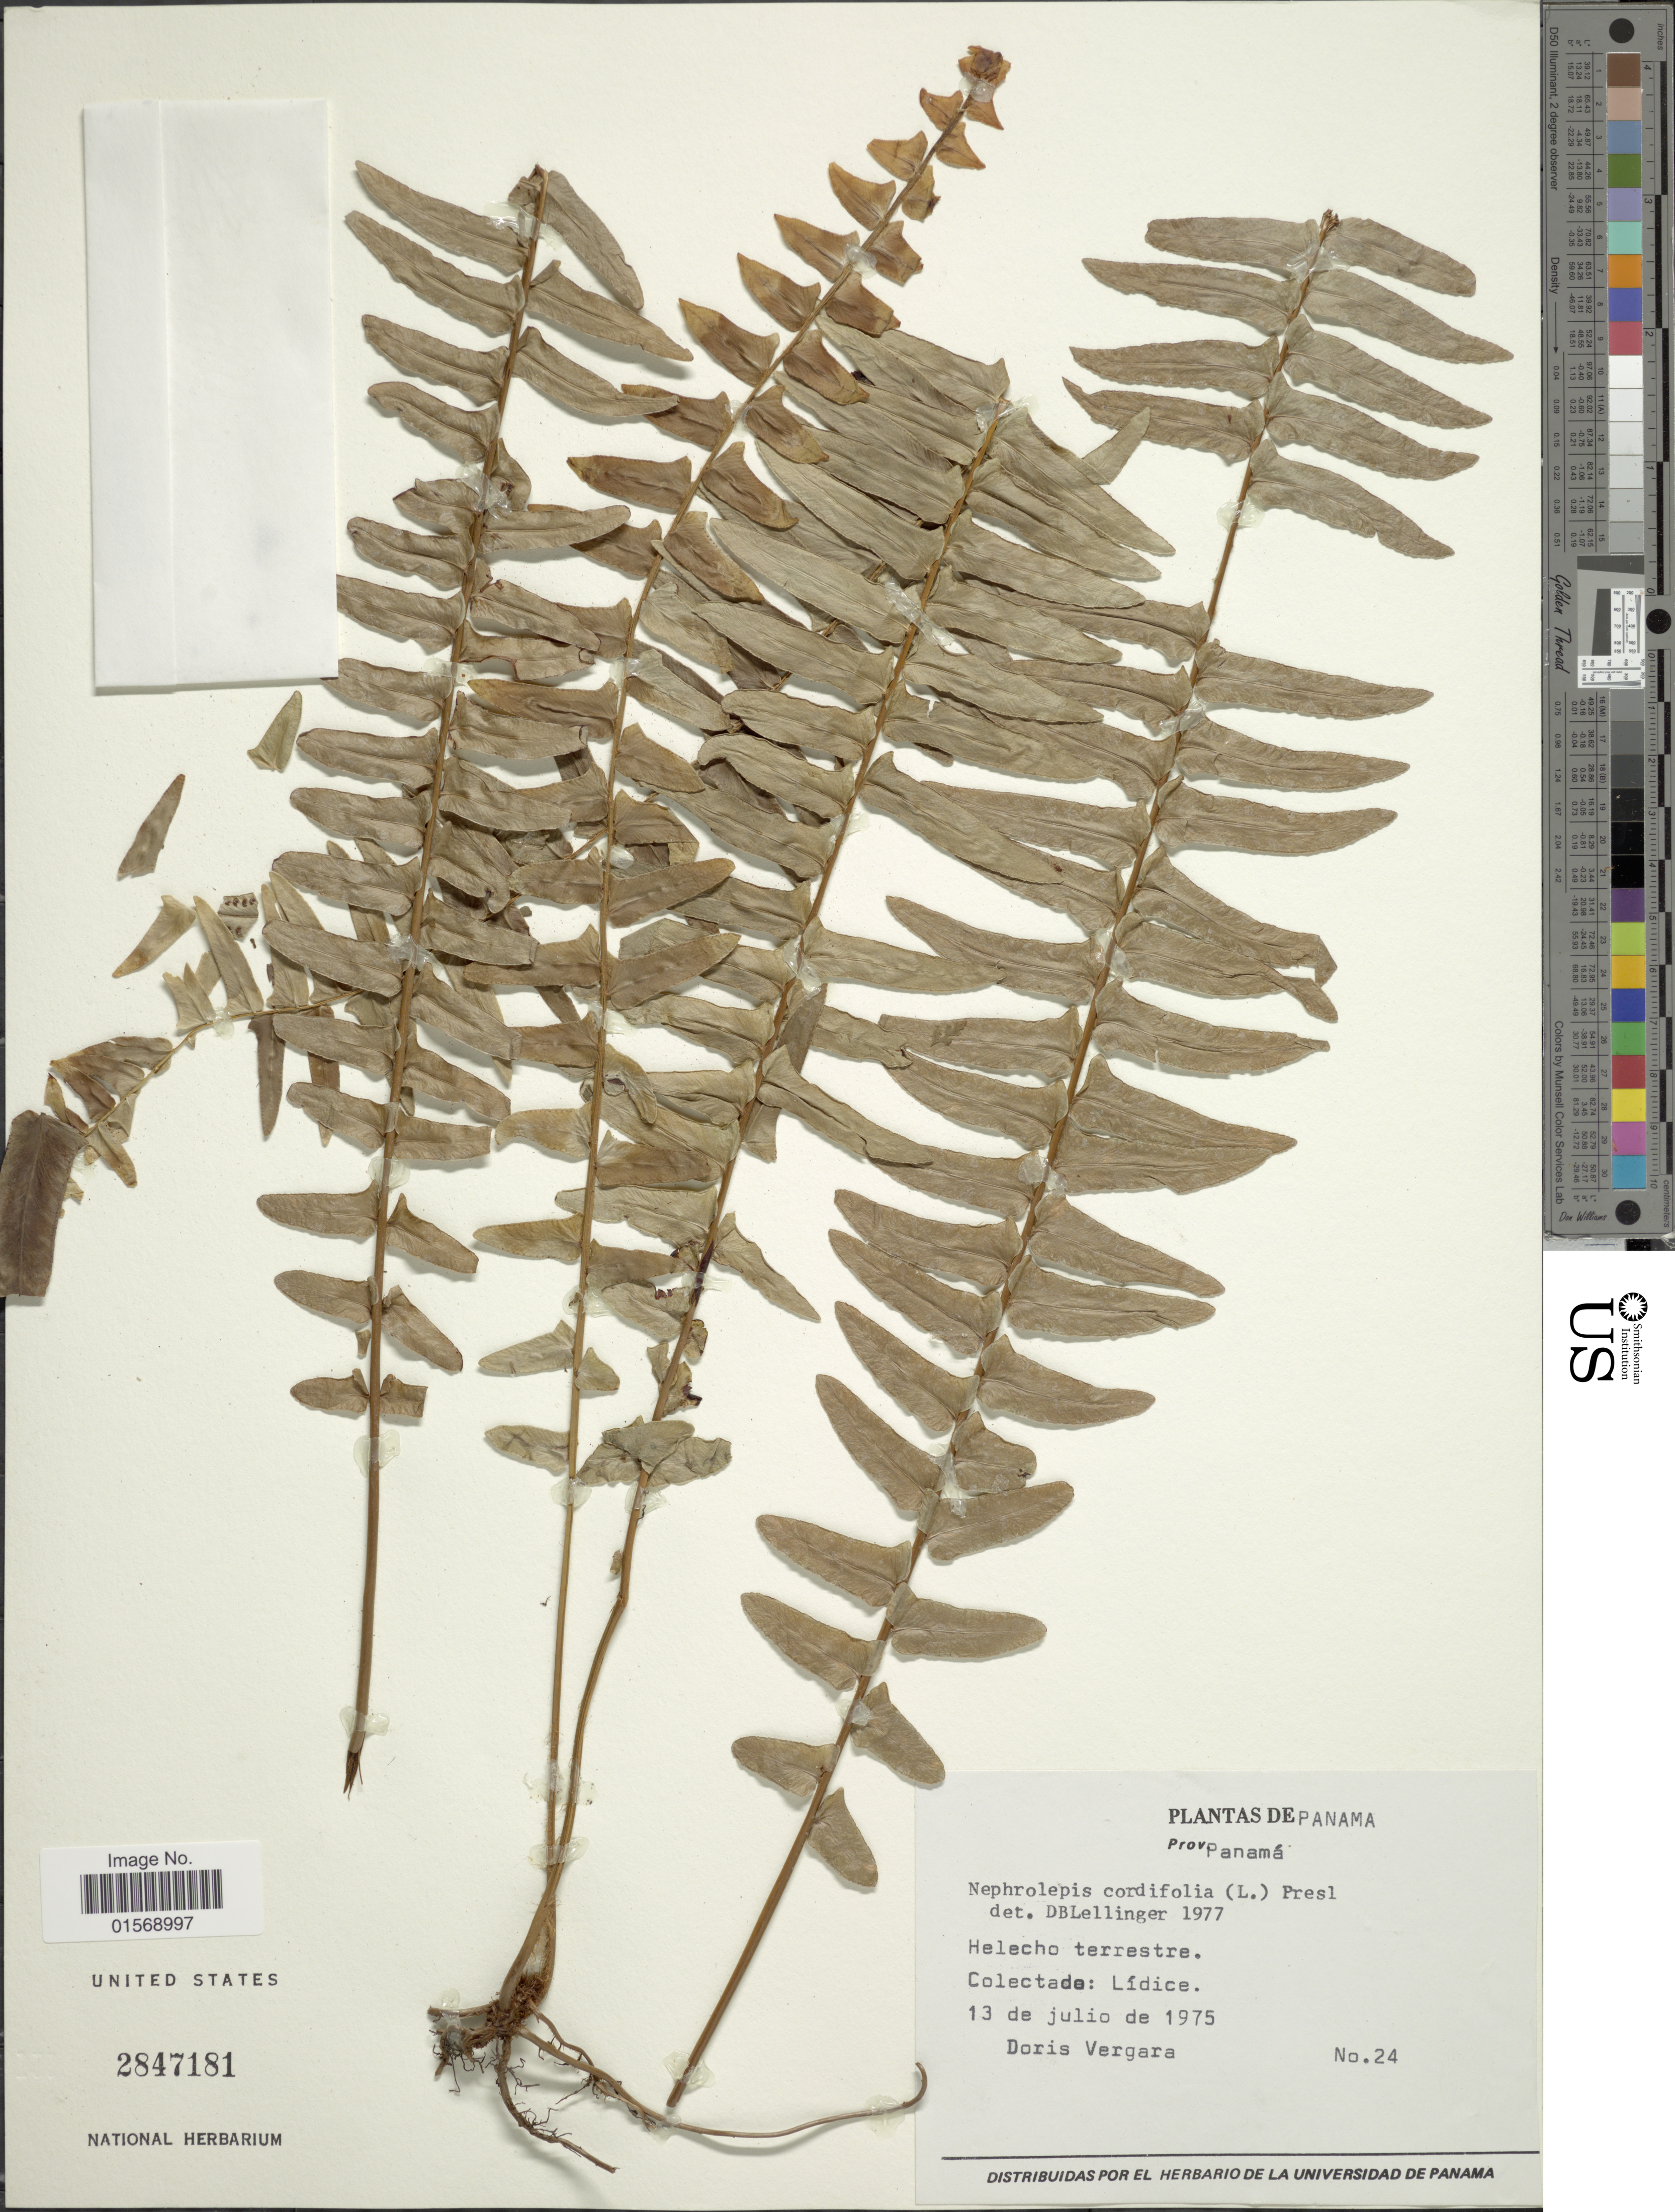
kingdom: Plantae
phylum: Tracheophyta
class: Polypodiopsida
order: Polypodiales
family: Nephrolepidaceae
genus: Nephrolepis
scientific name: Nephrolepis exaltata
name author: (L.) Schott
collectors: R. Torres & D. Vergara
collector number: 24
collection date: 1975-07-13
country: Panama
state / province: Panamá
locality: Panama, Prov. Panama. Colectada; Lidice.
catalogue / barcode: US 2847181